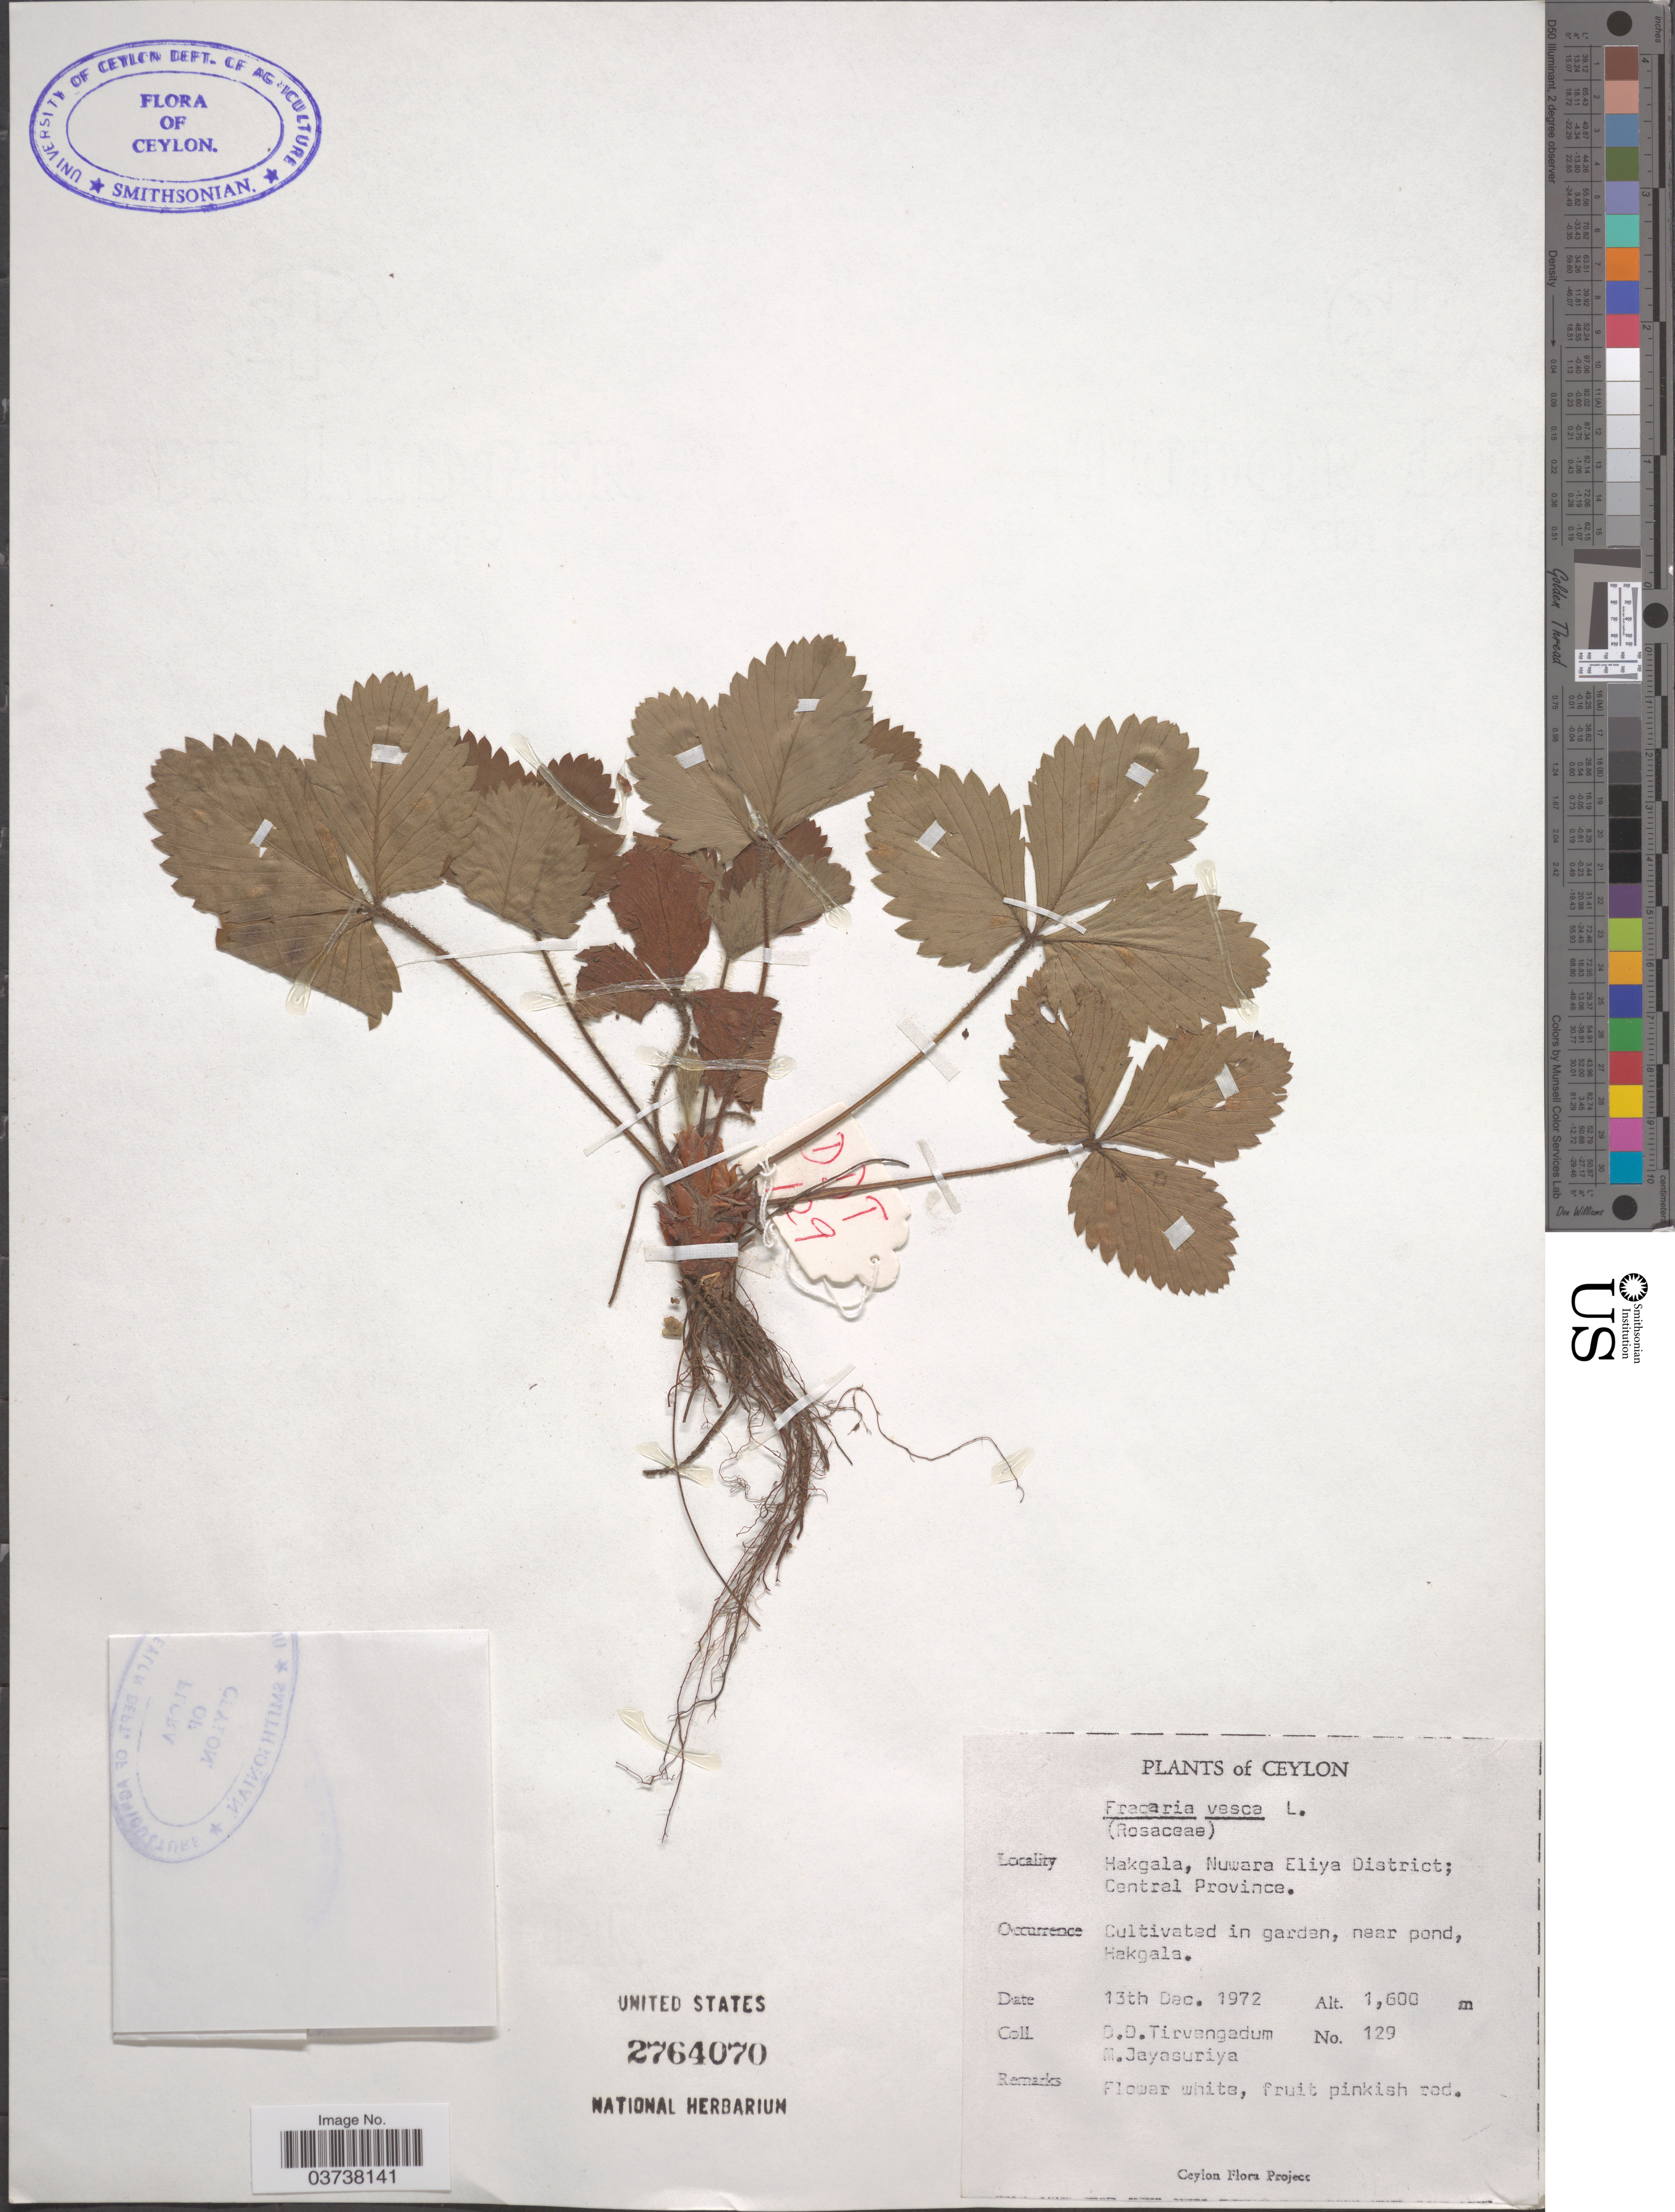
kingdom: Plantae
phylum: Tracheophyta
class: Magnoliopsida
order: Rosales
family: Rosaceae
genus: Fragaria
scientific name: Fragaria vesca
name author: L.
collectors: D. Tirvengadum & M. Jayasuriya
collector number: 129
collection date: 1972-12-13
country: Sri Lanka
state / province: Central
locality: Ceylon. Hakgala, Nuwara Eliya District. In garden, near pond, Hakgala.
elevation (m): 1600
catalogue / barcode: US 2764070